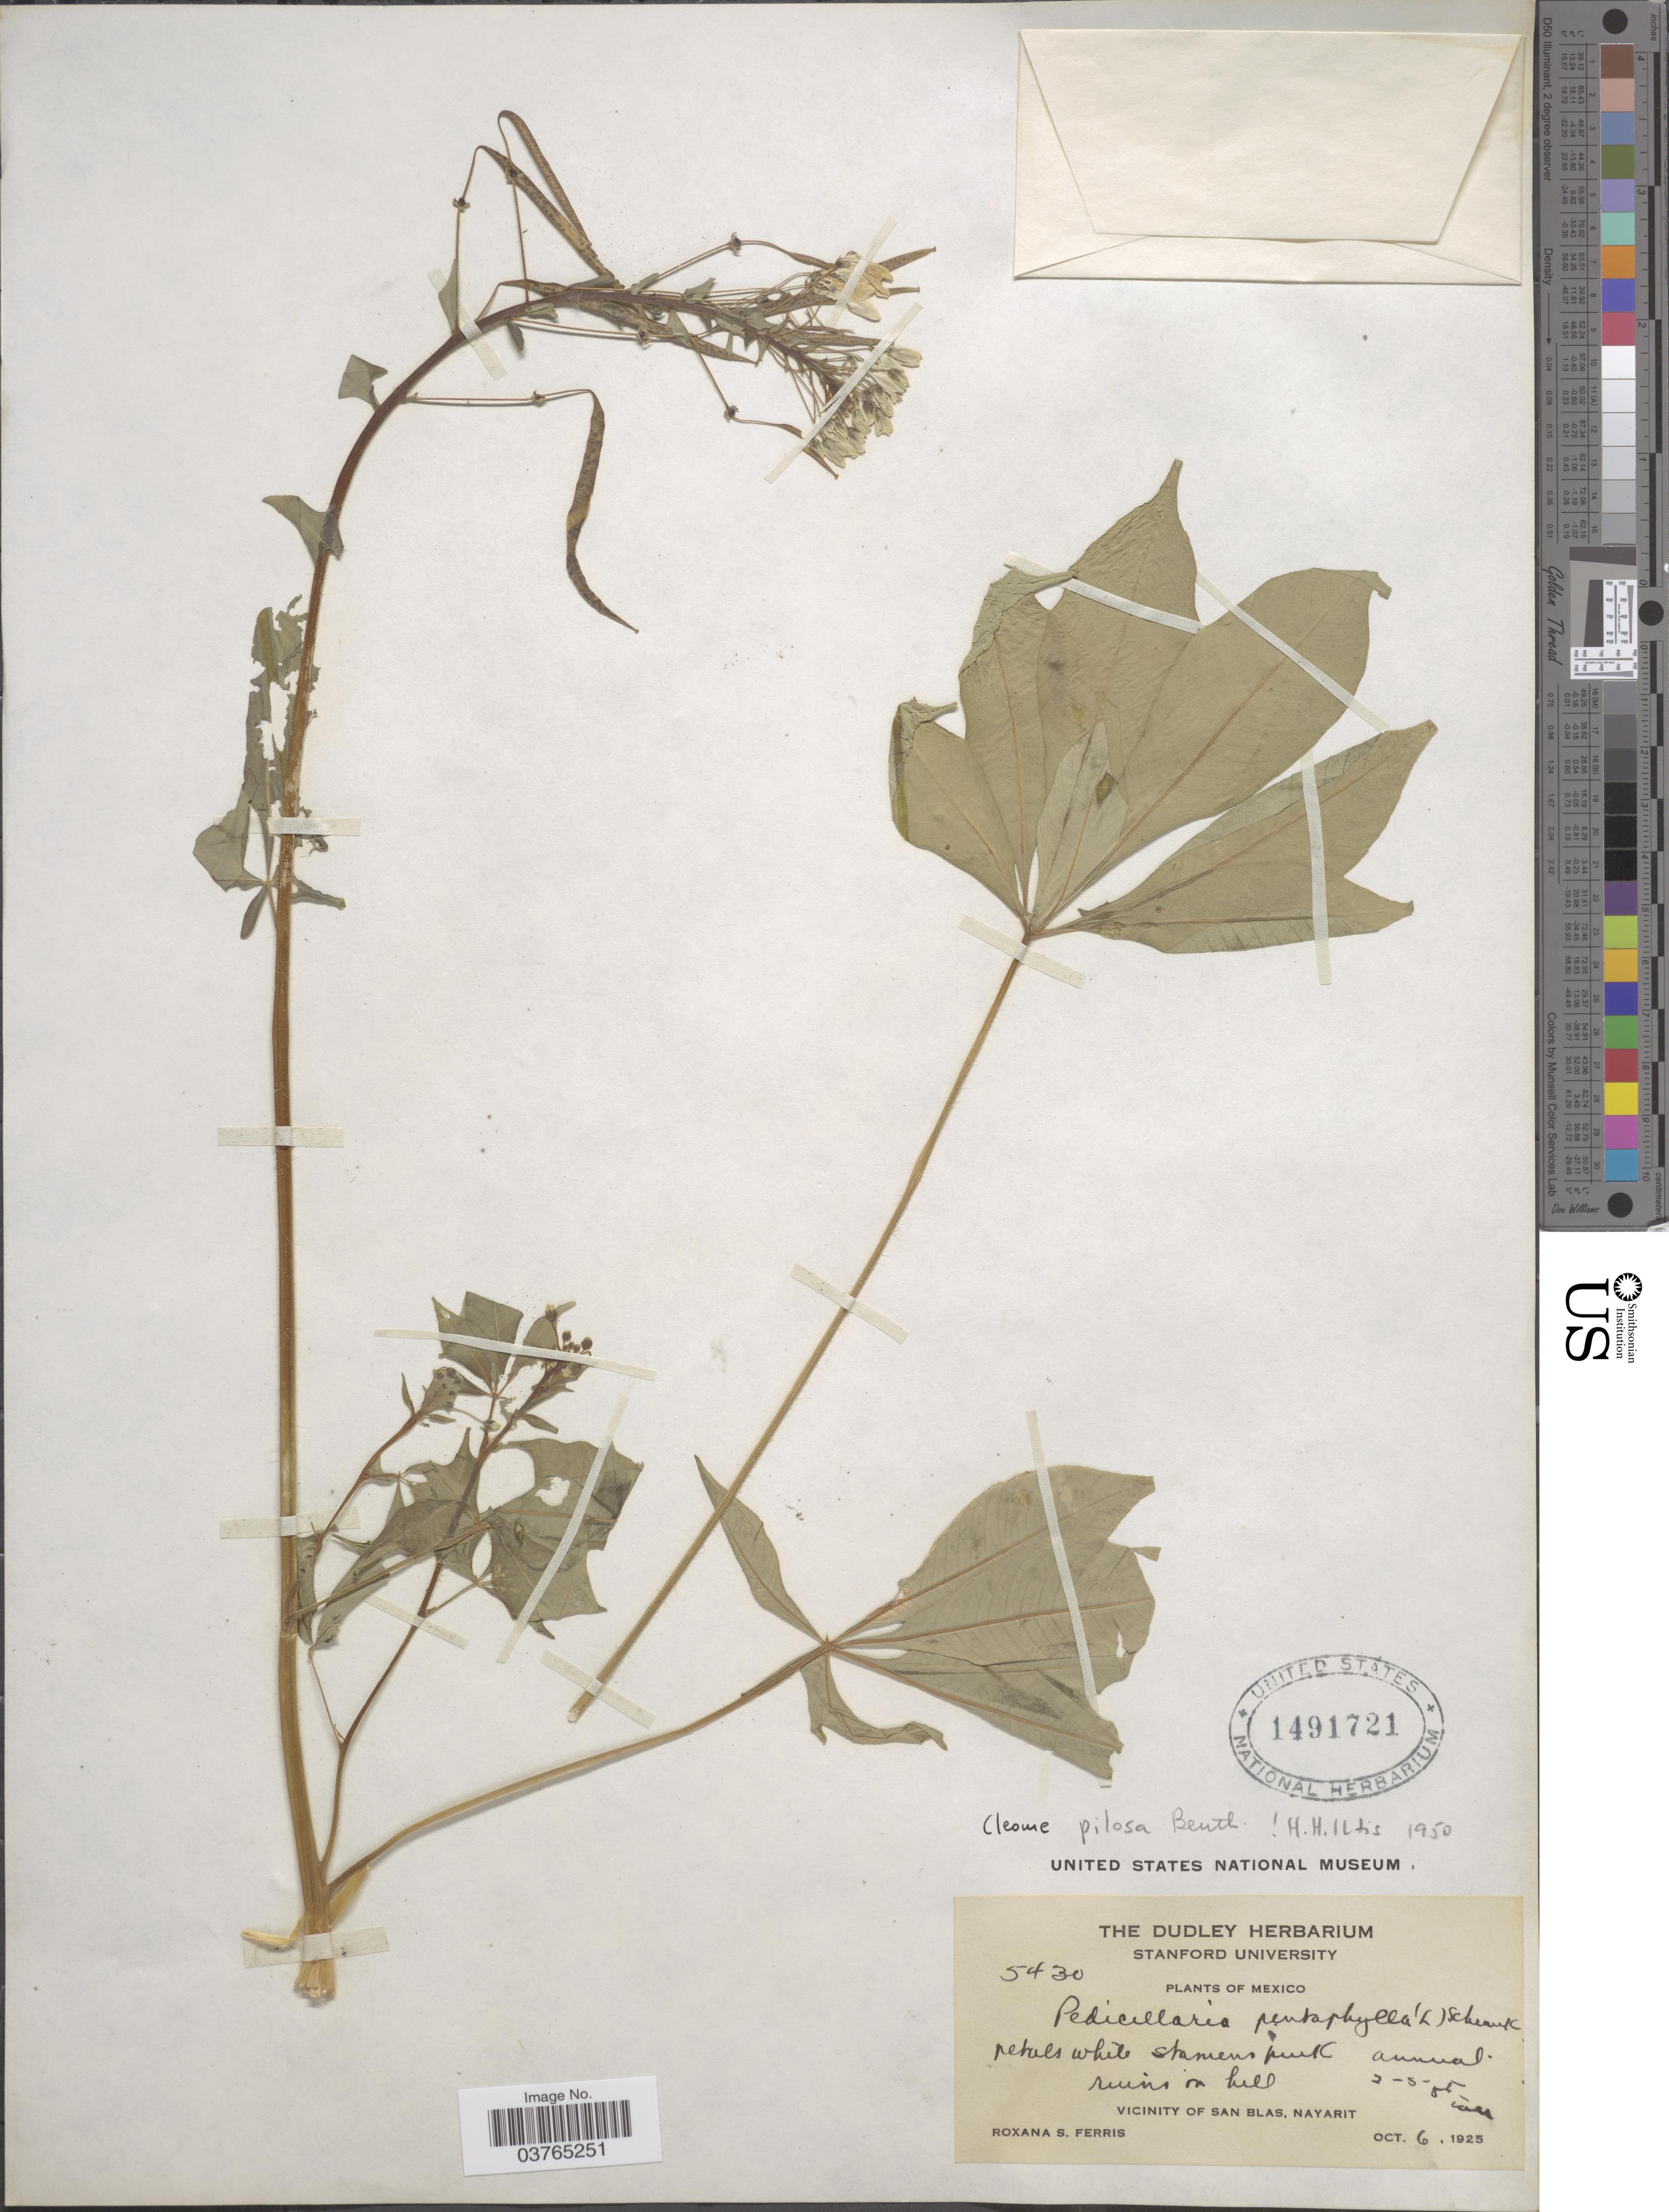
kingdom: Plantae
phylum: Tracheophyta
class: Magnoliopsida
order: Brassicales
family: Cleomaceae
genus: Cochranella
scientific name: Cochranella pilosa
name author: (Benth.) E.M. McGinty & Roalson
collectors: R. S. Ferris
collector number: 5430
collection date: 1925-10-06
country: Mexico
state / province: Nayarit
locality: Vicinity of San Blas.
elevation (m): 1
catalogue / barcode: US 1491721